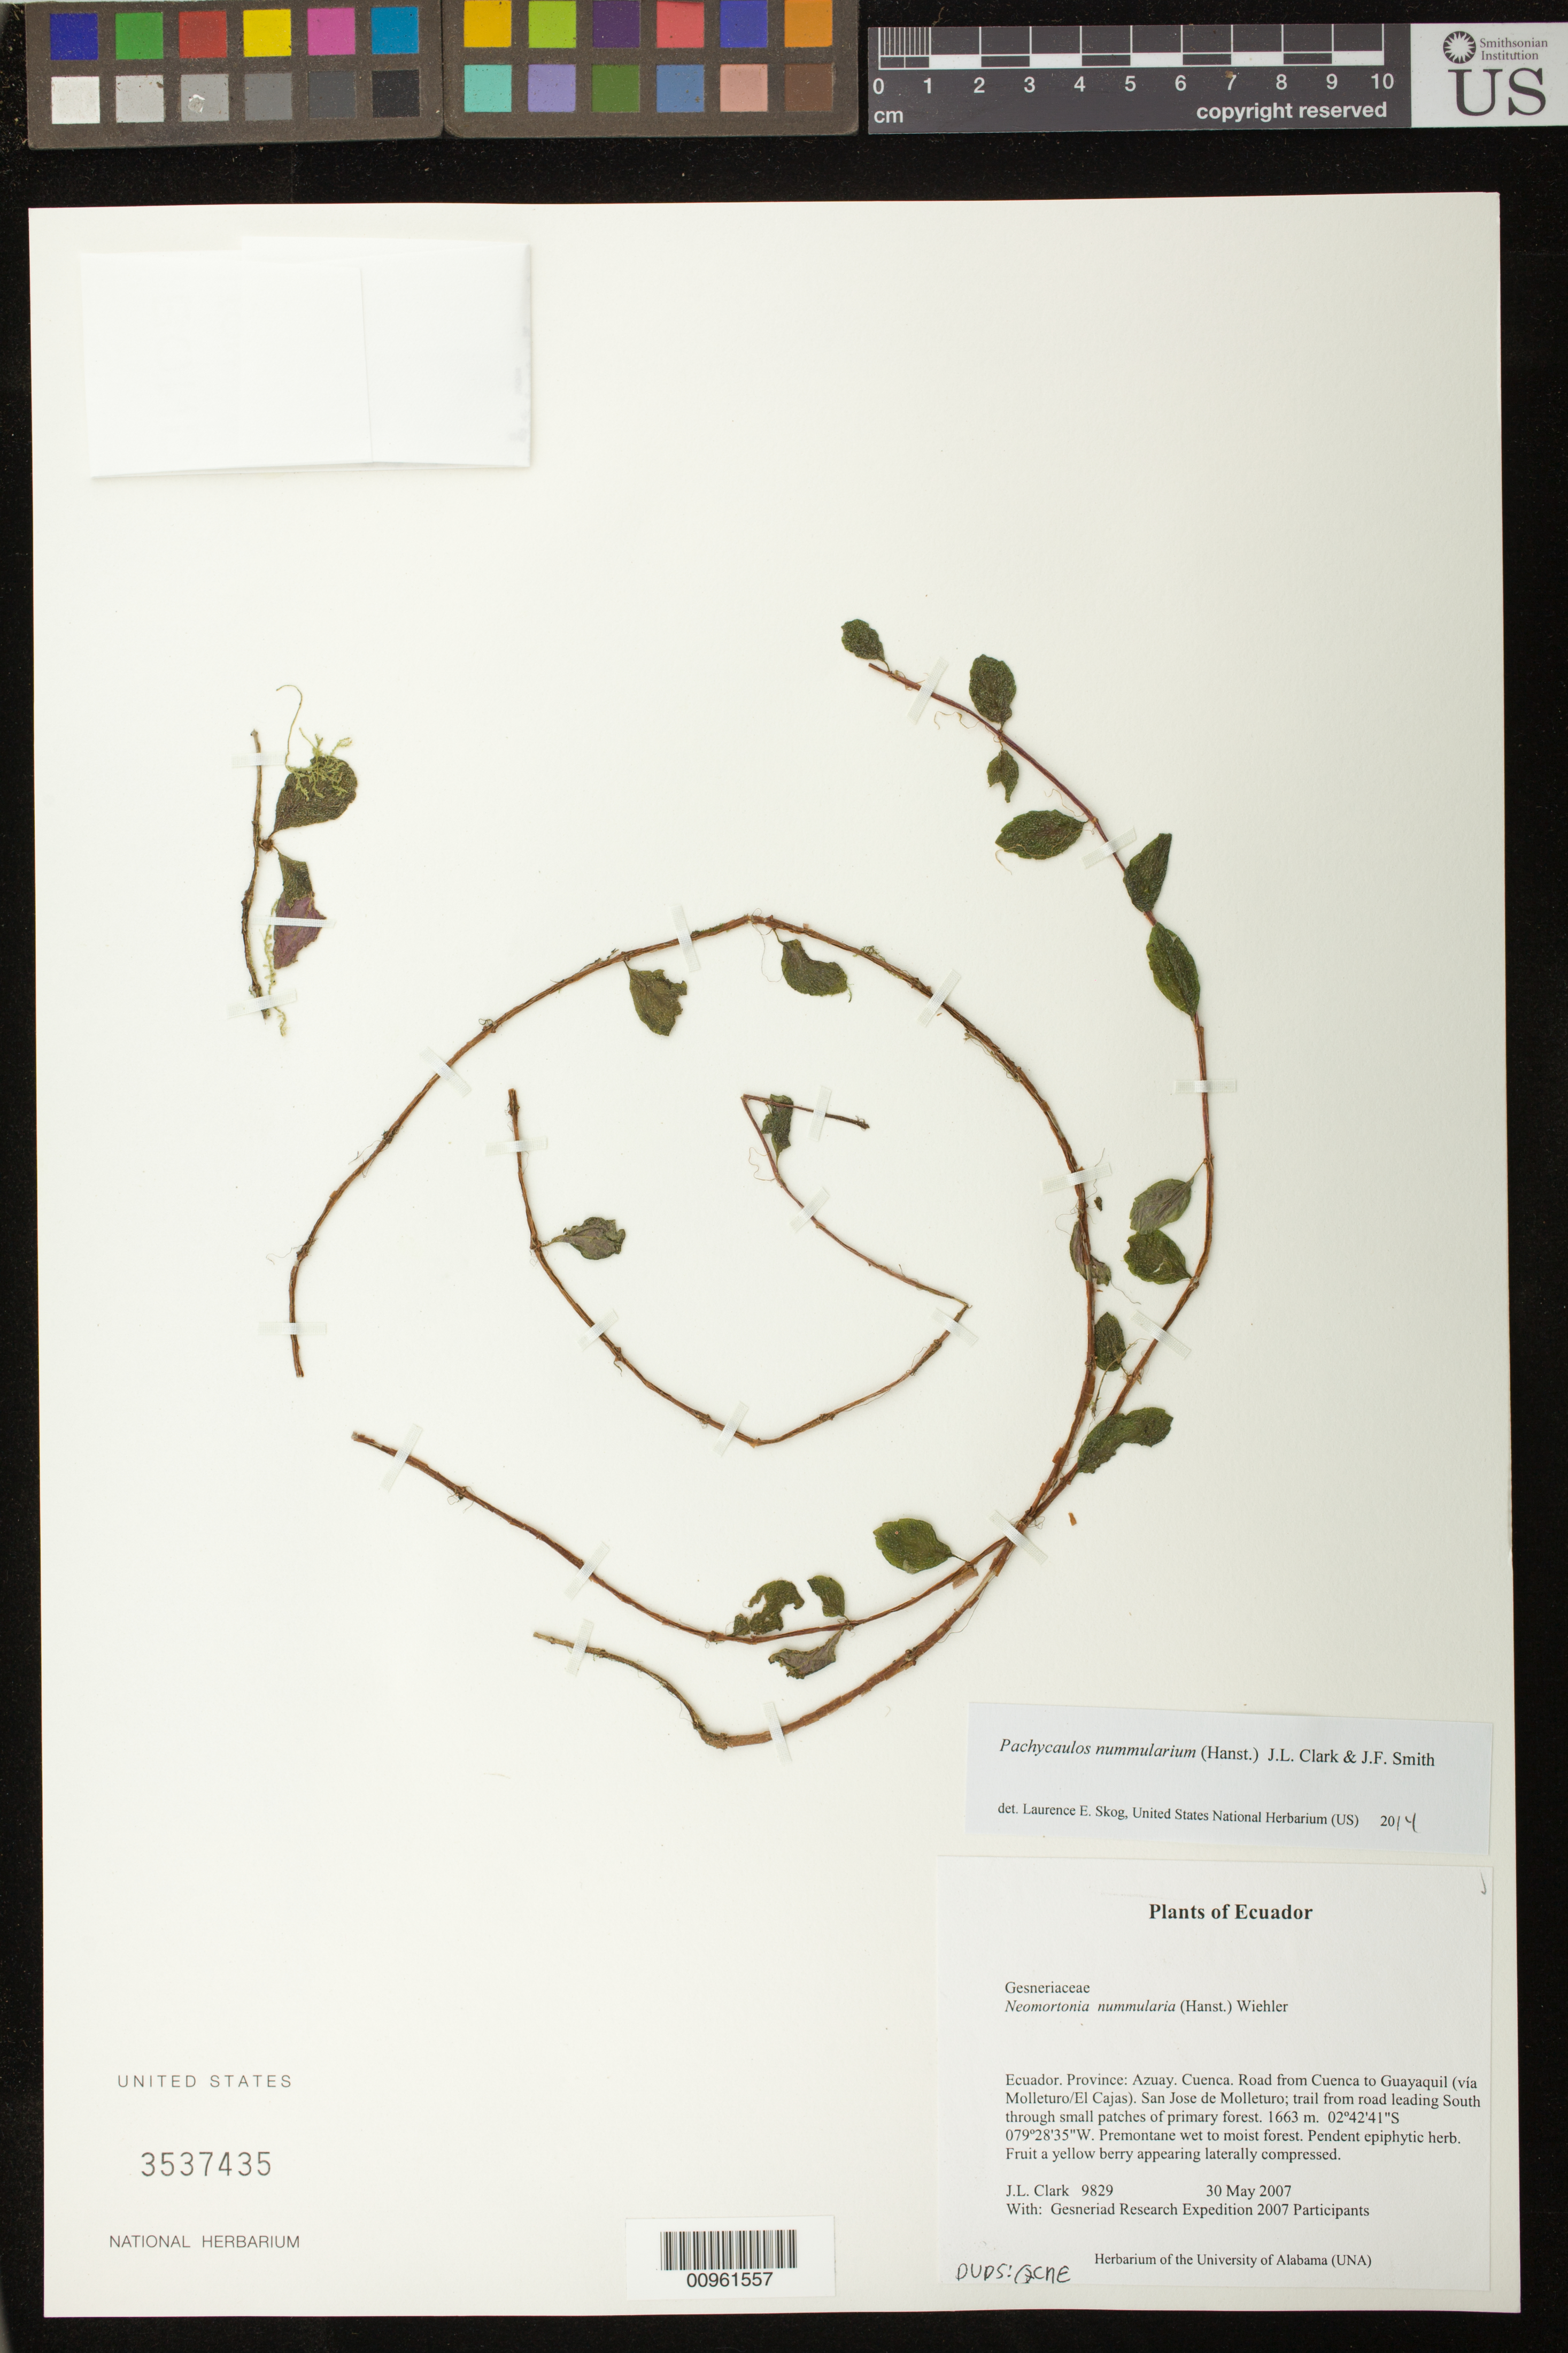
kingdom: Plantae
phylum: Tracheophyta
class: Magnoliopsida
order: Lamiales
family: Gesneriaceae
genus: Pachycaulos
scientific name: Pachycaulos nummularia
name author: (Hanst.) J.L. Clark & J.F. Sm.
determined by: Skog, Laurence E.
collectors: J. L. Clark & Gesneriad Research Expedition 2007 Participants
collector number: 9829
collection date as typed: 30 May 2007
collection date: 2007-05-30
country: Ecuador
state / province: Azuay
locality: Cuenca. Road from Cuenca to Guayaquil (vía Molleturo/El Cajas). San Jose de Molleturo; trail from road leading South through small patches of primary forest.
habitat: Premontane wet to moist forest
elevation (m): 1663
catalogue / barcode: US 3537435